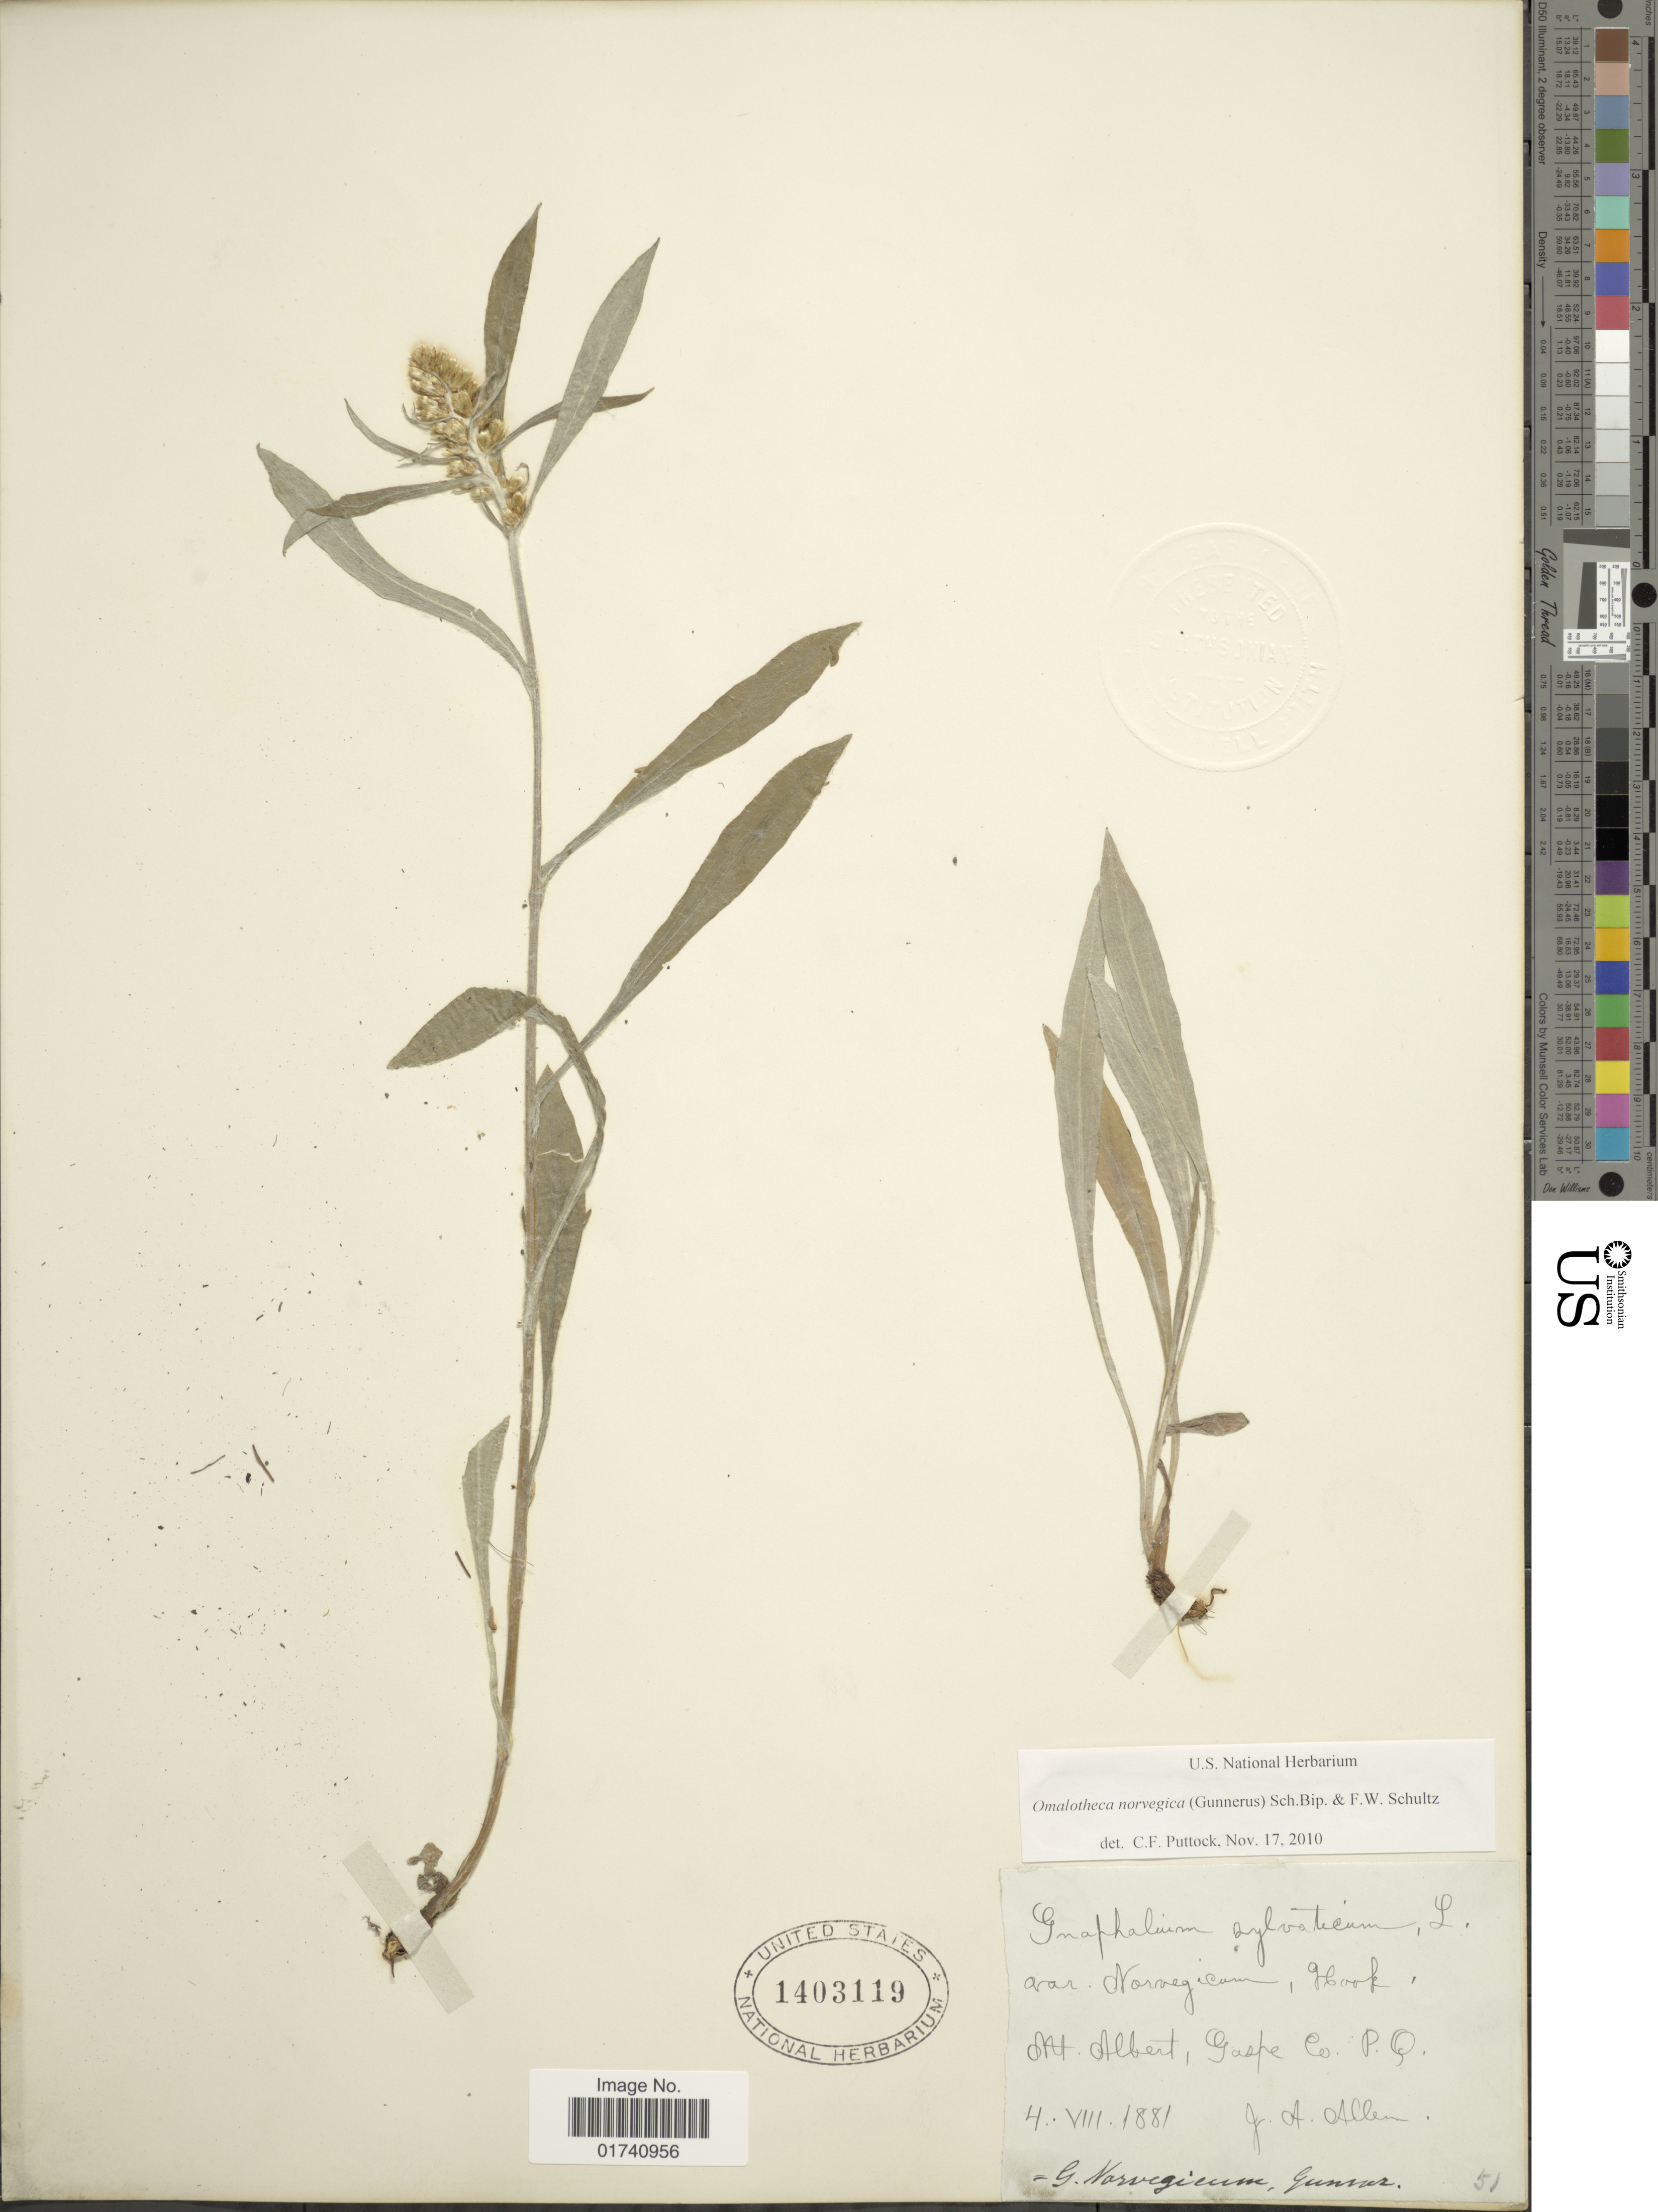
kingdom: Plantae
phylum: Tracheophyta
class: Magnoliopsida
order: Asterales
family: Asteraceae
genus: Omalotheca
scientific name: Omalotheca norvegica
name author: (Gunnerus) Sch. Bip. & F.W. Schultz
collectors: J. A. Allen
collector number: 51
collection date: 1881-08-04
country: Canada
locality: Mt. Albert, Gaspe Co. P.Q.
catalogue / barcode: US 1403119